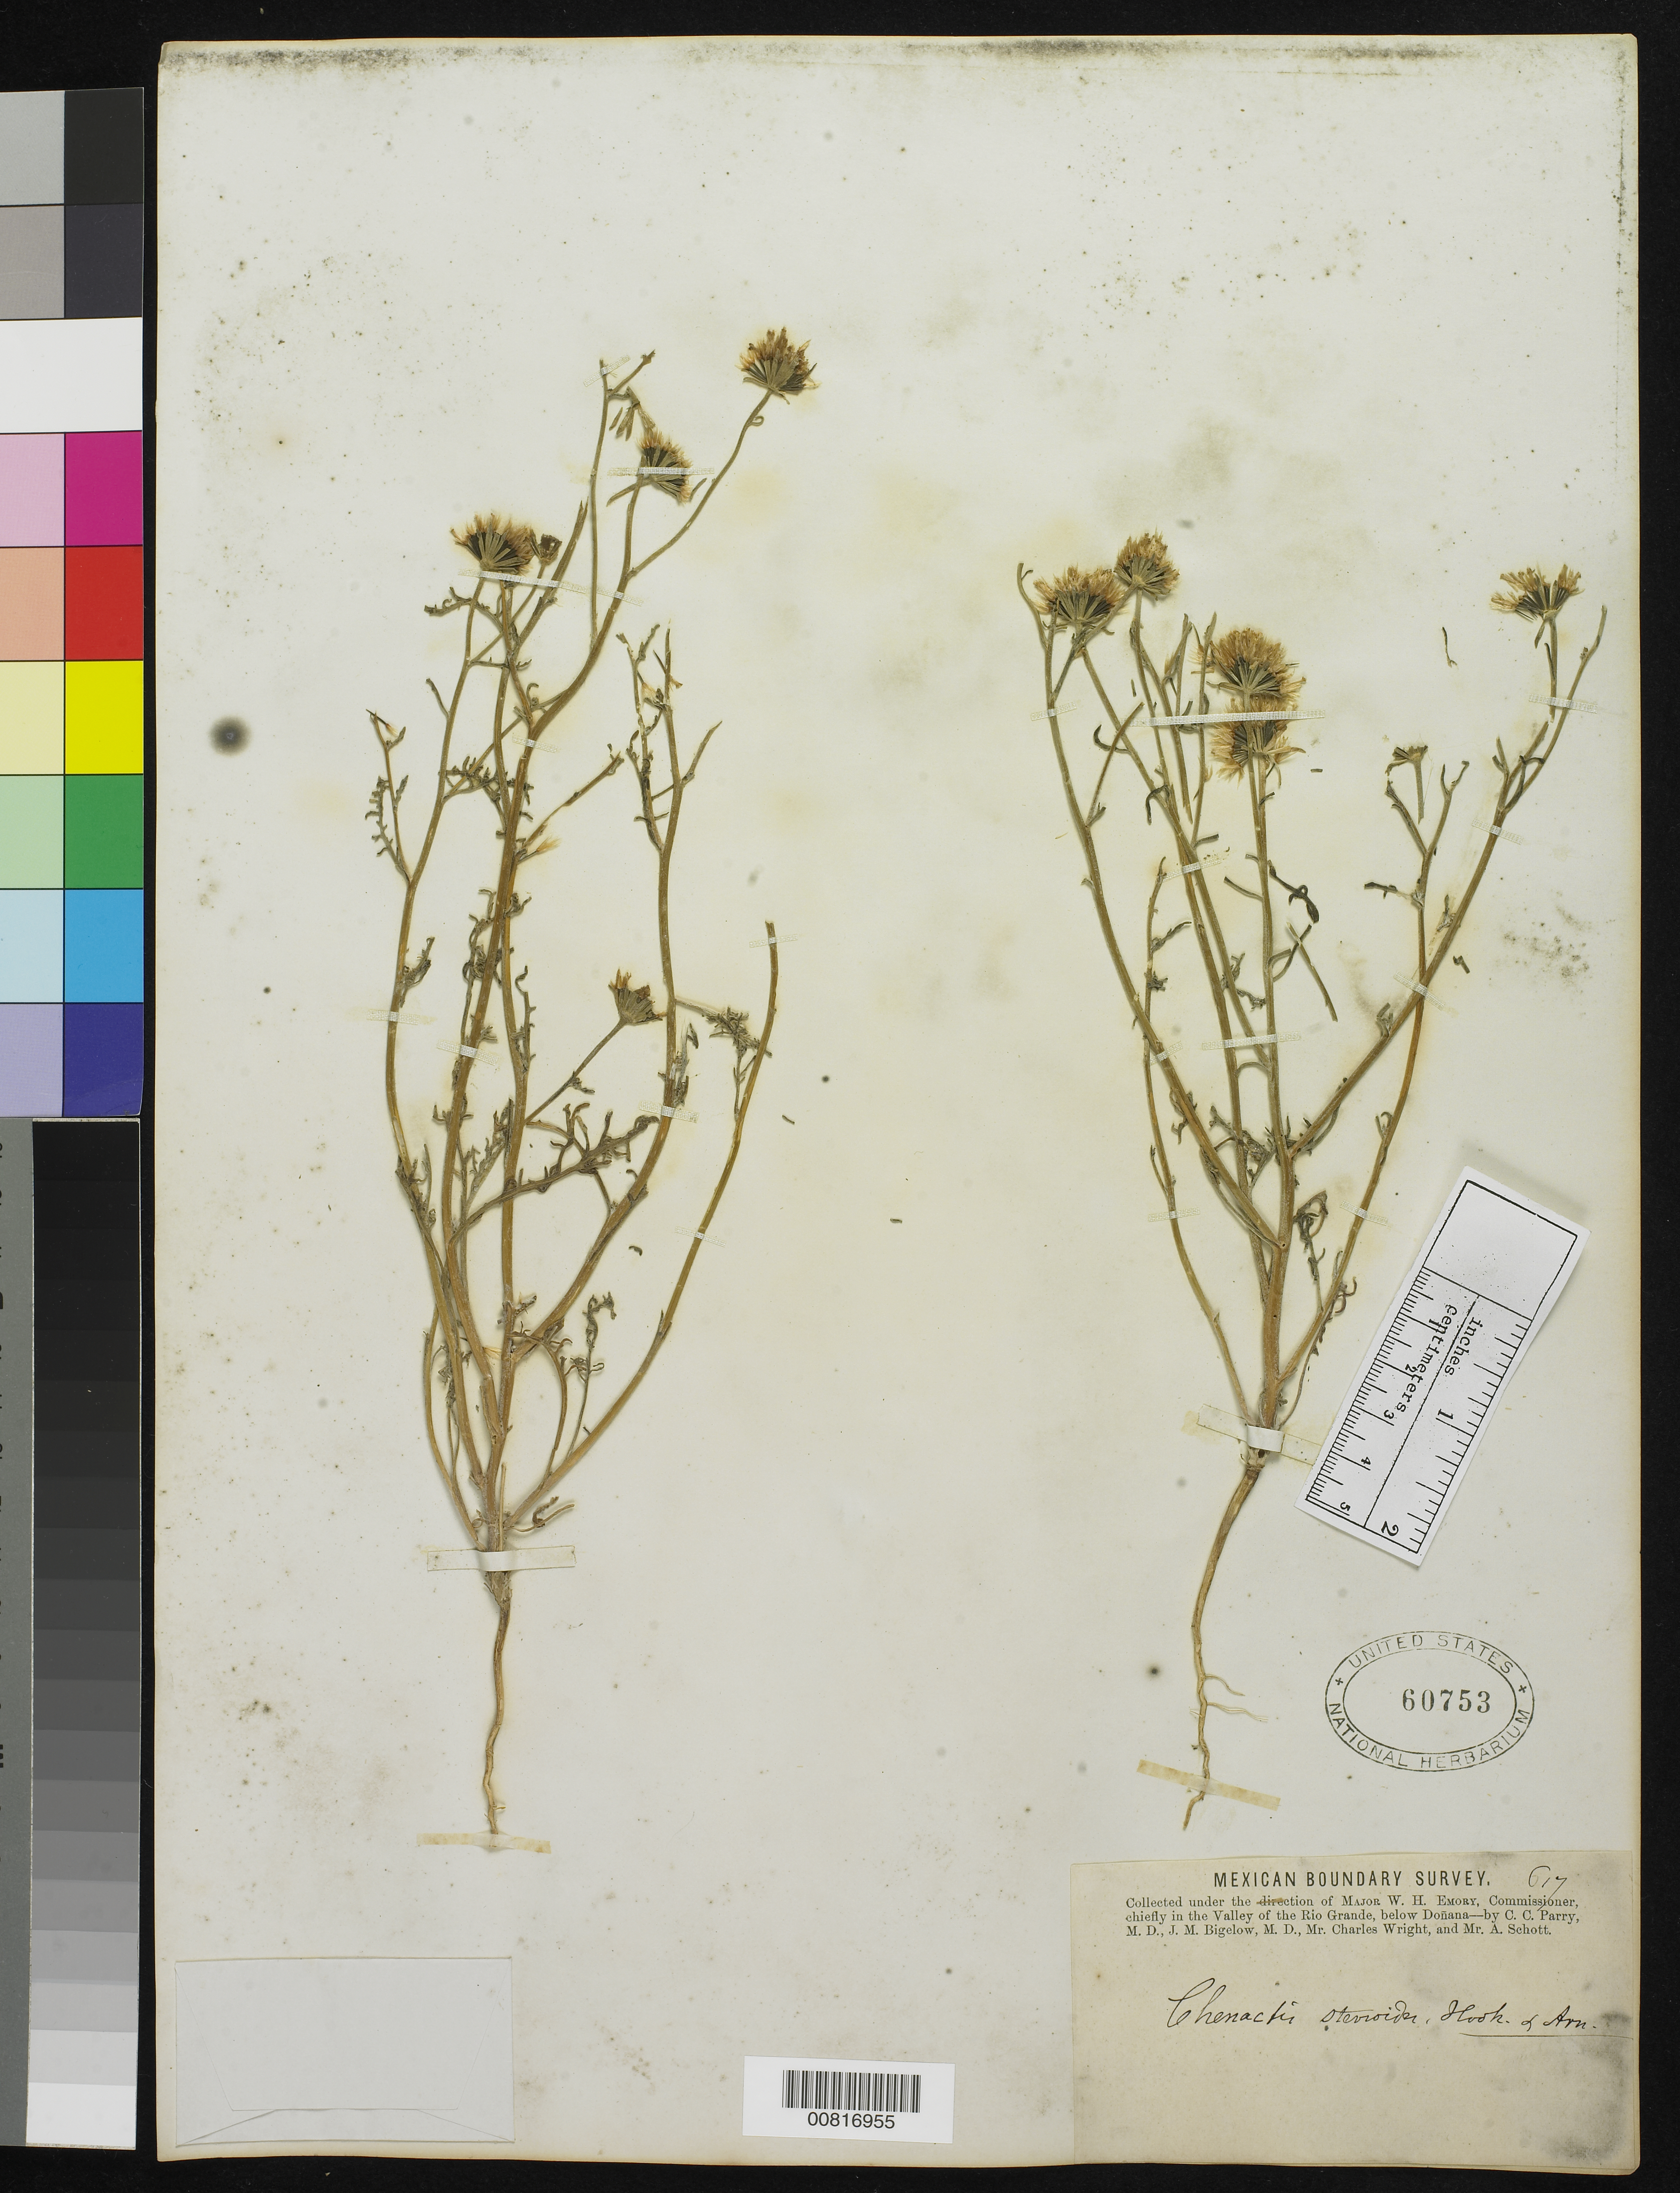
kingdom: Plantae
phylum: Tracheophyta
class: Magnoliopsida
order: Asterales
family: Asteraceae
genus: Chaenactis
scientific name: Chaenactis stevioides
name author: Hook. & Arn.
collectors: C. C. Parry, J. M. Bigelow, C. Wright & A. C. V. Schott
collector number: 617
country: United States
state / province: New Mexico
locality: Valley of the Rio Grande, below Doñana, New Mexico.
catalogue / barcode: US 60753